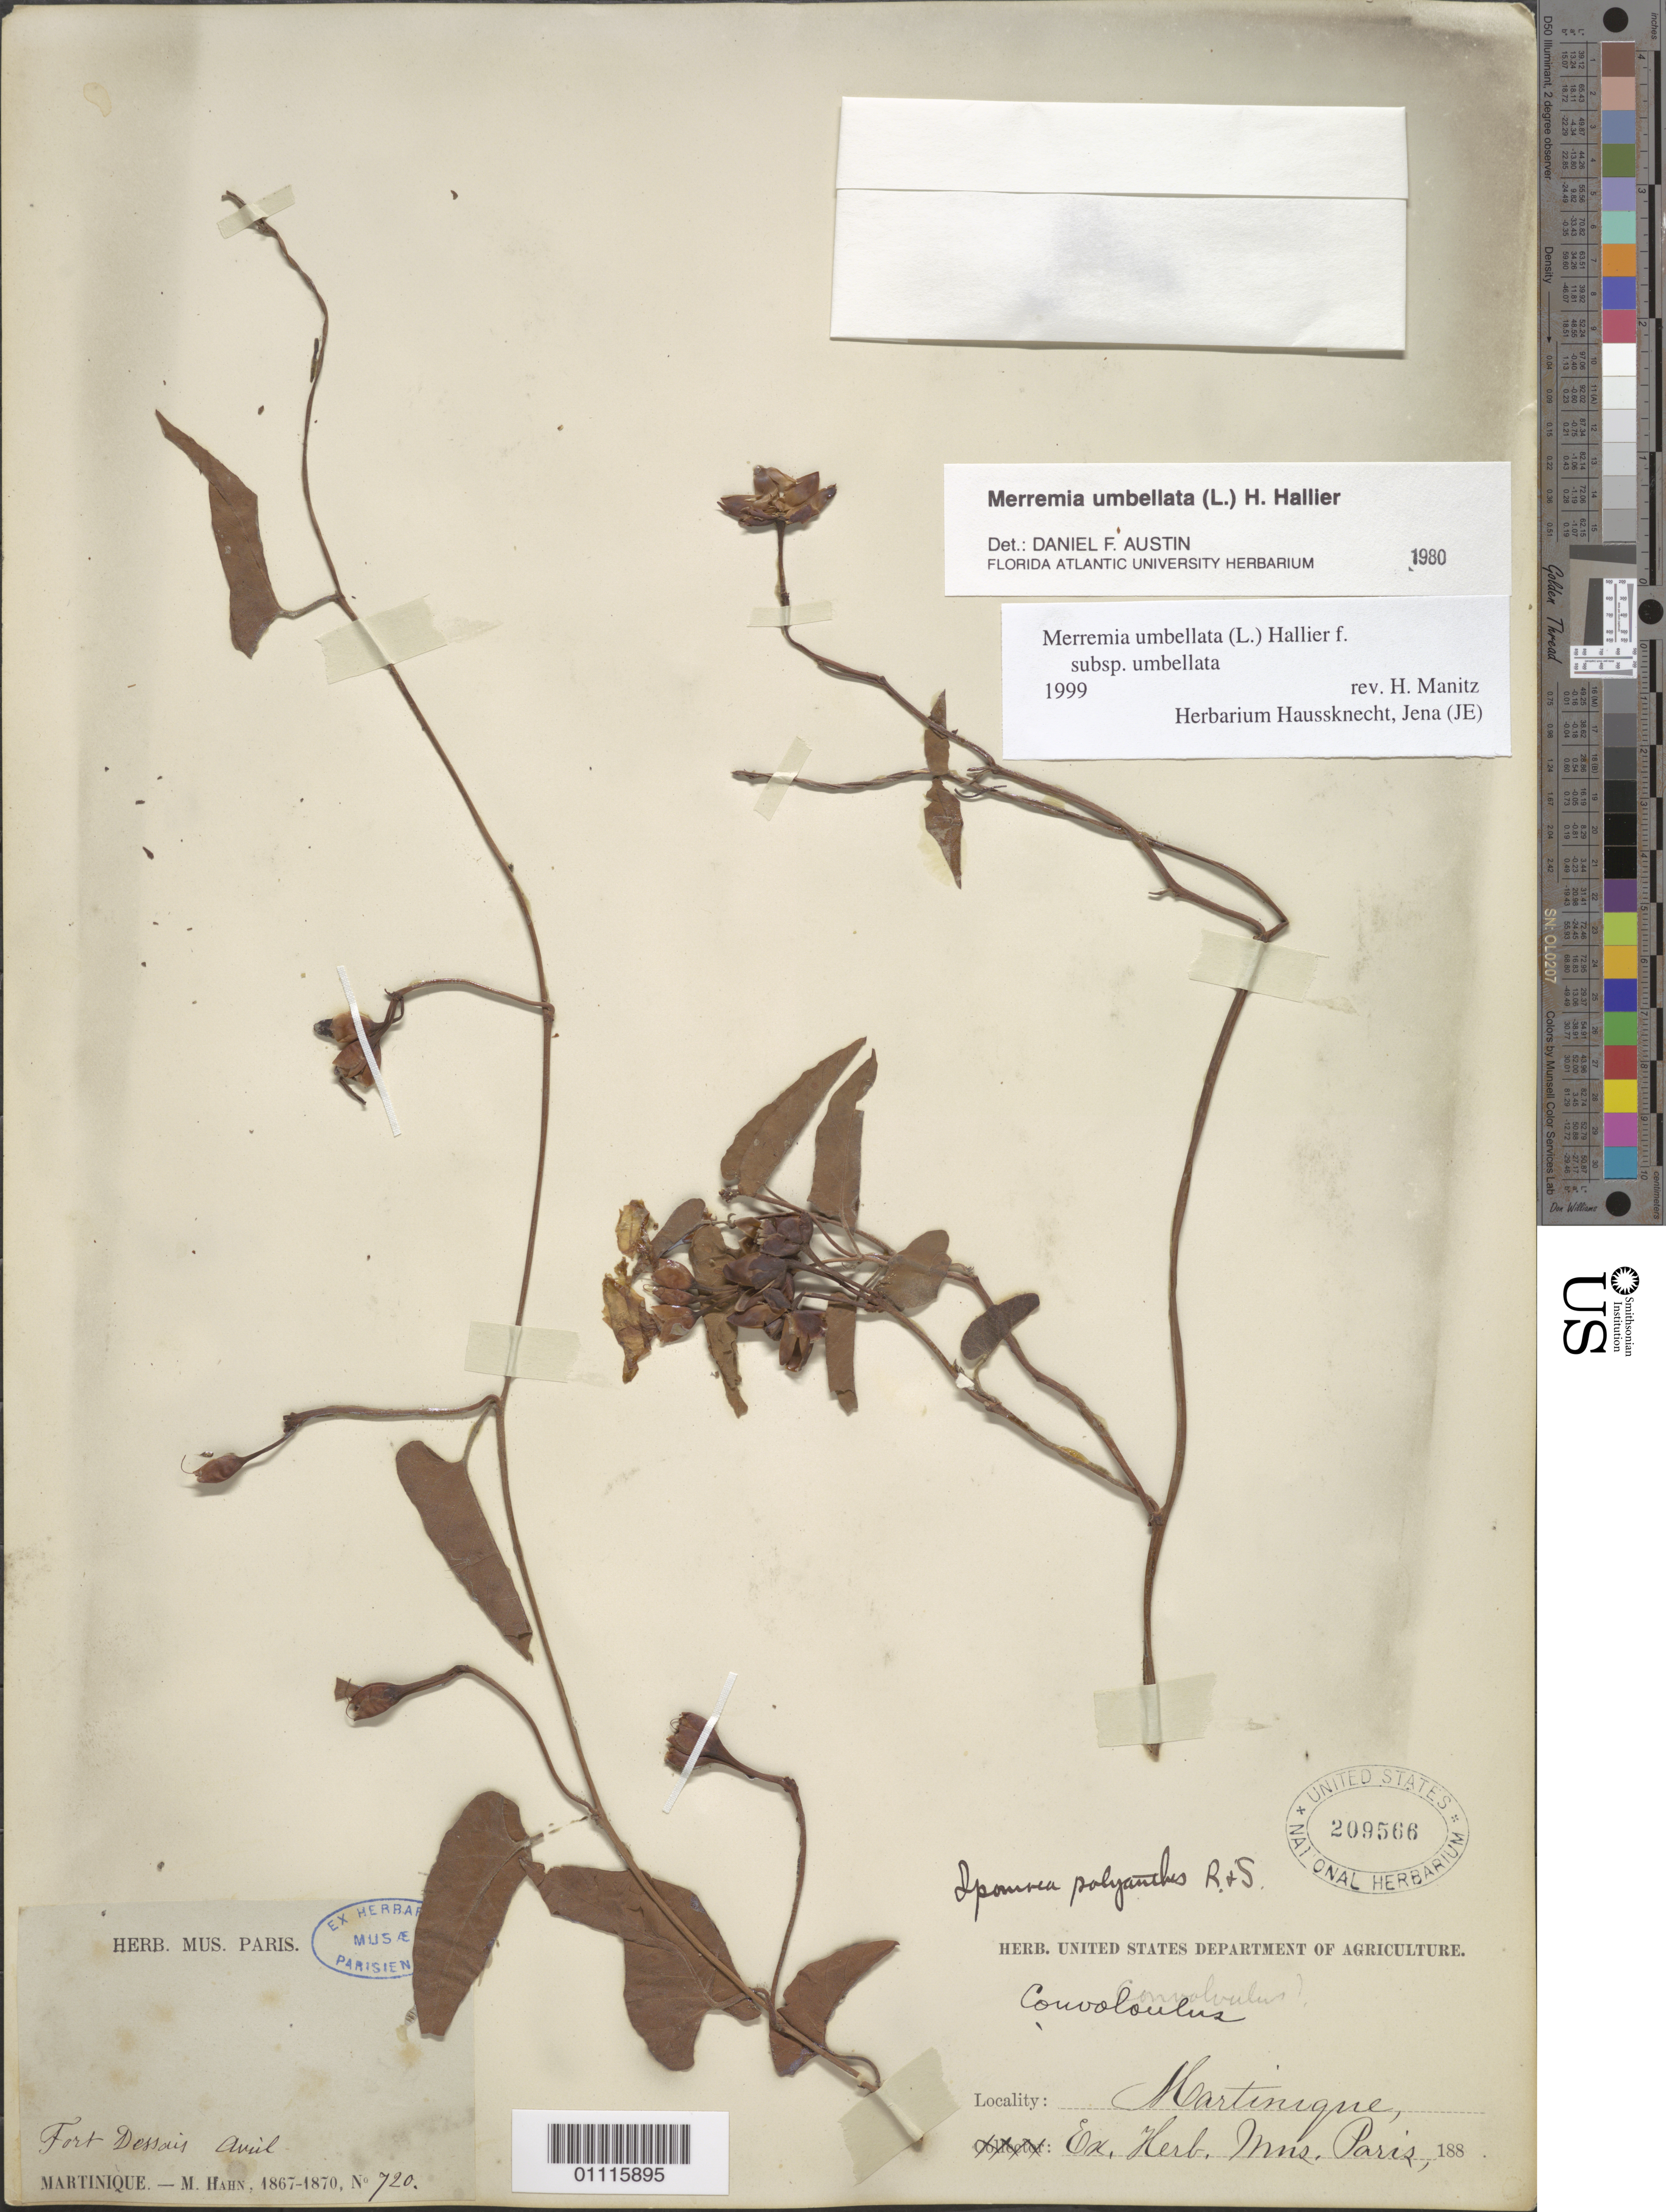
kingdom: Plantae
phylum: Tracheophyta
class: Magnoliopsida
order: Solanales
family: Convolvulaceae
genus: Camonea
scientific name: Camonea umbellata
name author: (L.) A. R. Simões & Staples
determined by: Strong, Mark T., (BOT), Smithsonian Institution - National Museum of Natural History (UNITED STATES)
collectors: M. Hahn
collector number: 720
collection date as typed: Apr 1867 to Apr 1870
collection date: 1867-04/1870-04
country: Martinique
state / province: Fort-de-France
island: Martinique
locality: Fort Dessais.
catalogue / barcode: US 209566